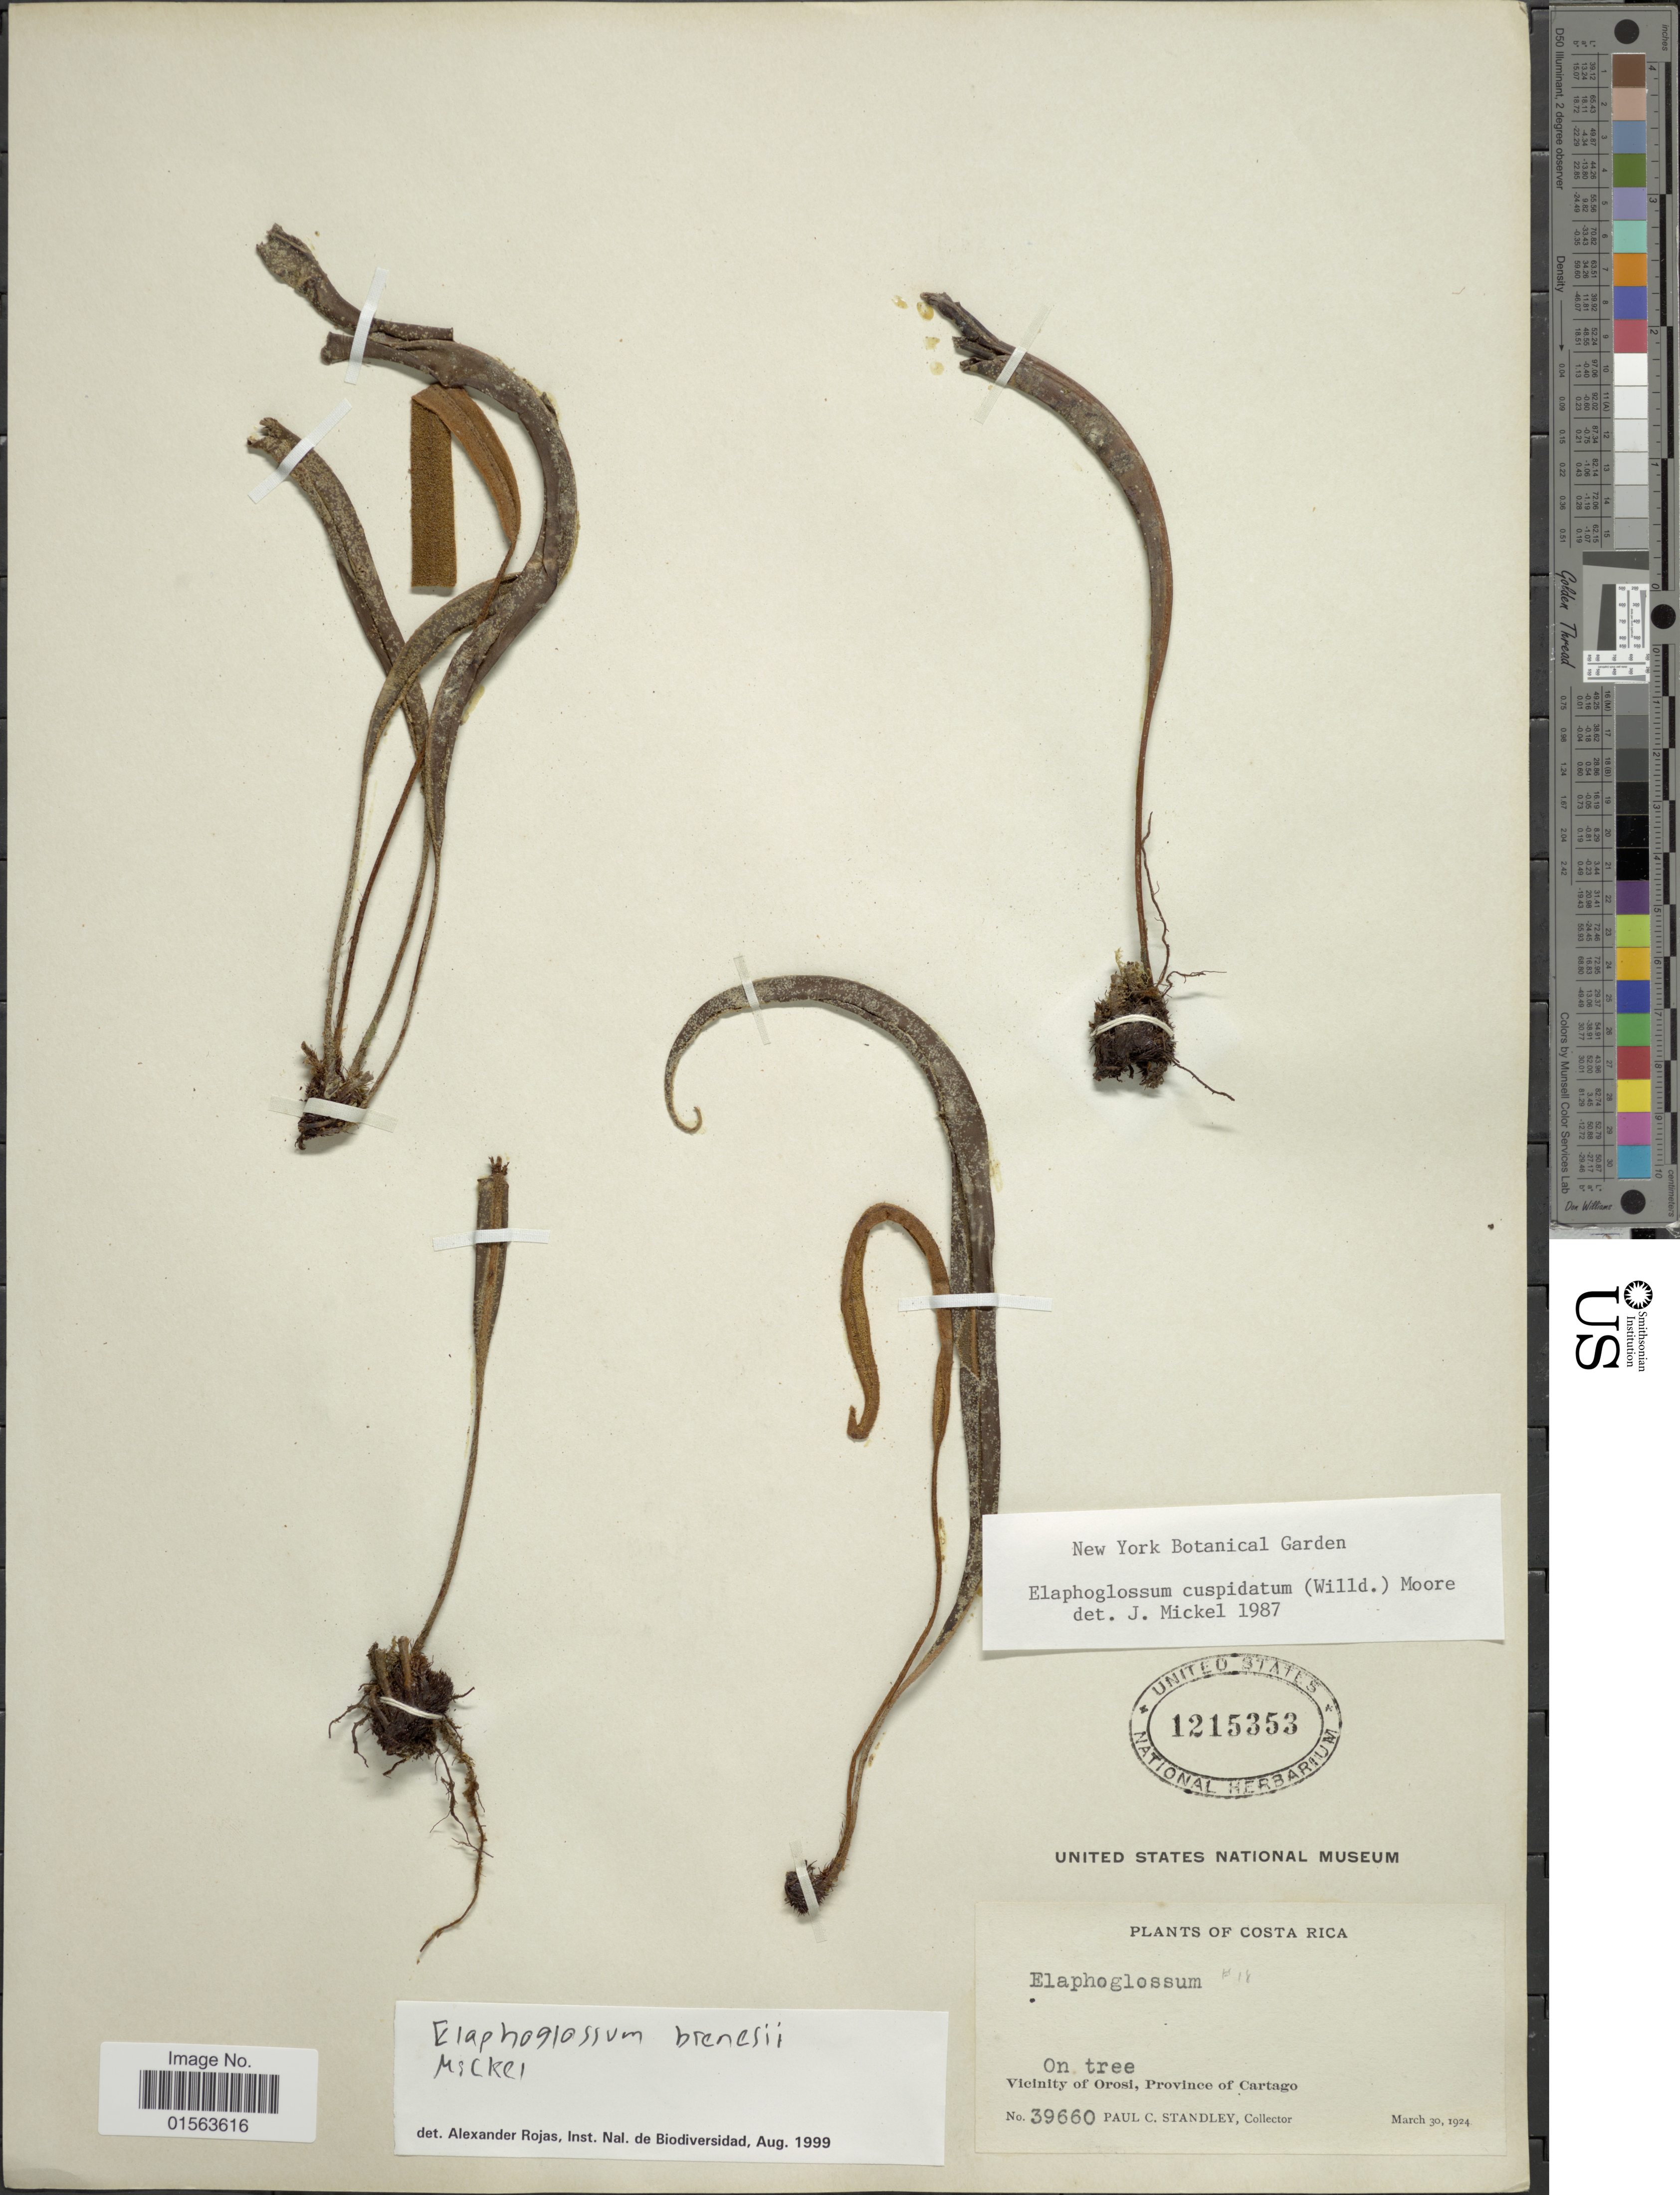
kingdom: Plantae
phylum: Tracheophyta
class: Polypodiopsida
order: Polypodiales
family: Dryopteridaceae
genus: Elaphoglossum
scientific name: Elaphoglossum brenesii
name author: Mickel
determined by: Matos, F. B.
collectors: P. C. Standley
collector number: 69660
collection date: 1924-03-30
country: Costa Rica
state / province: Cartago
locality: Vicinity of Orosi, Province of Cartago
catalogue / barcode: US 1215353